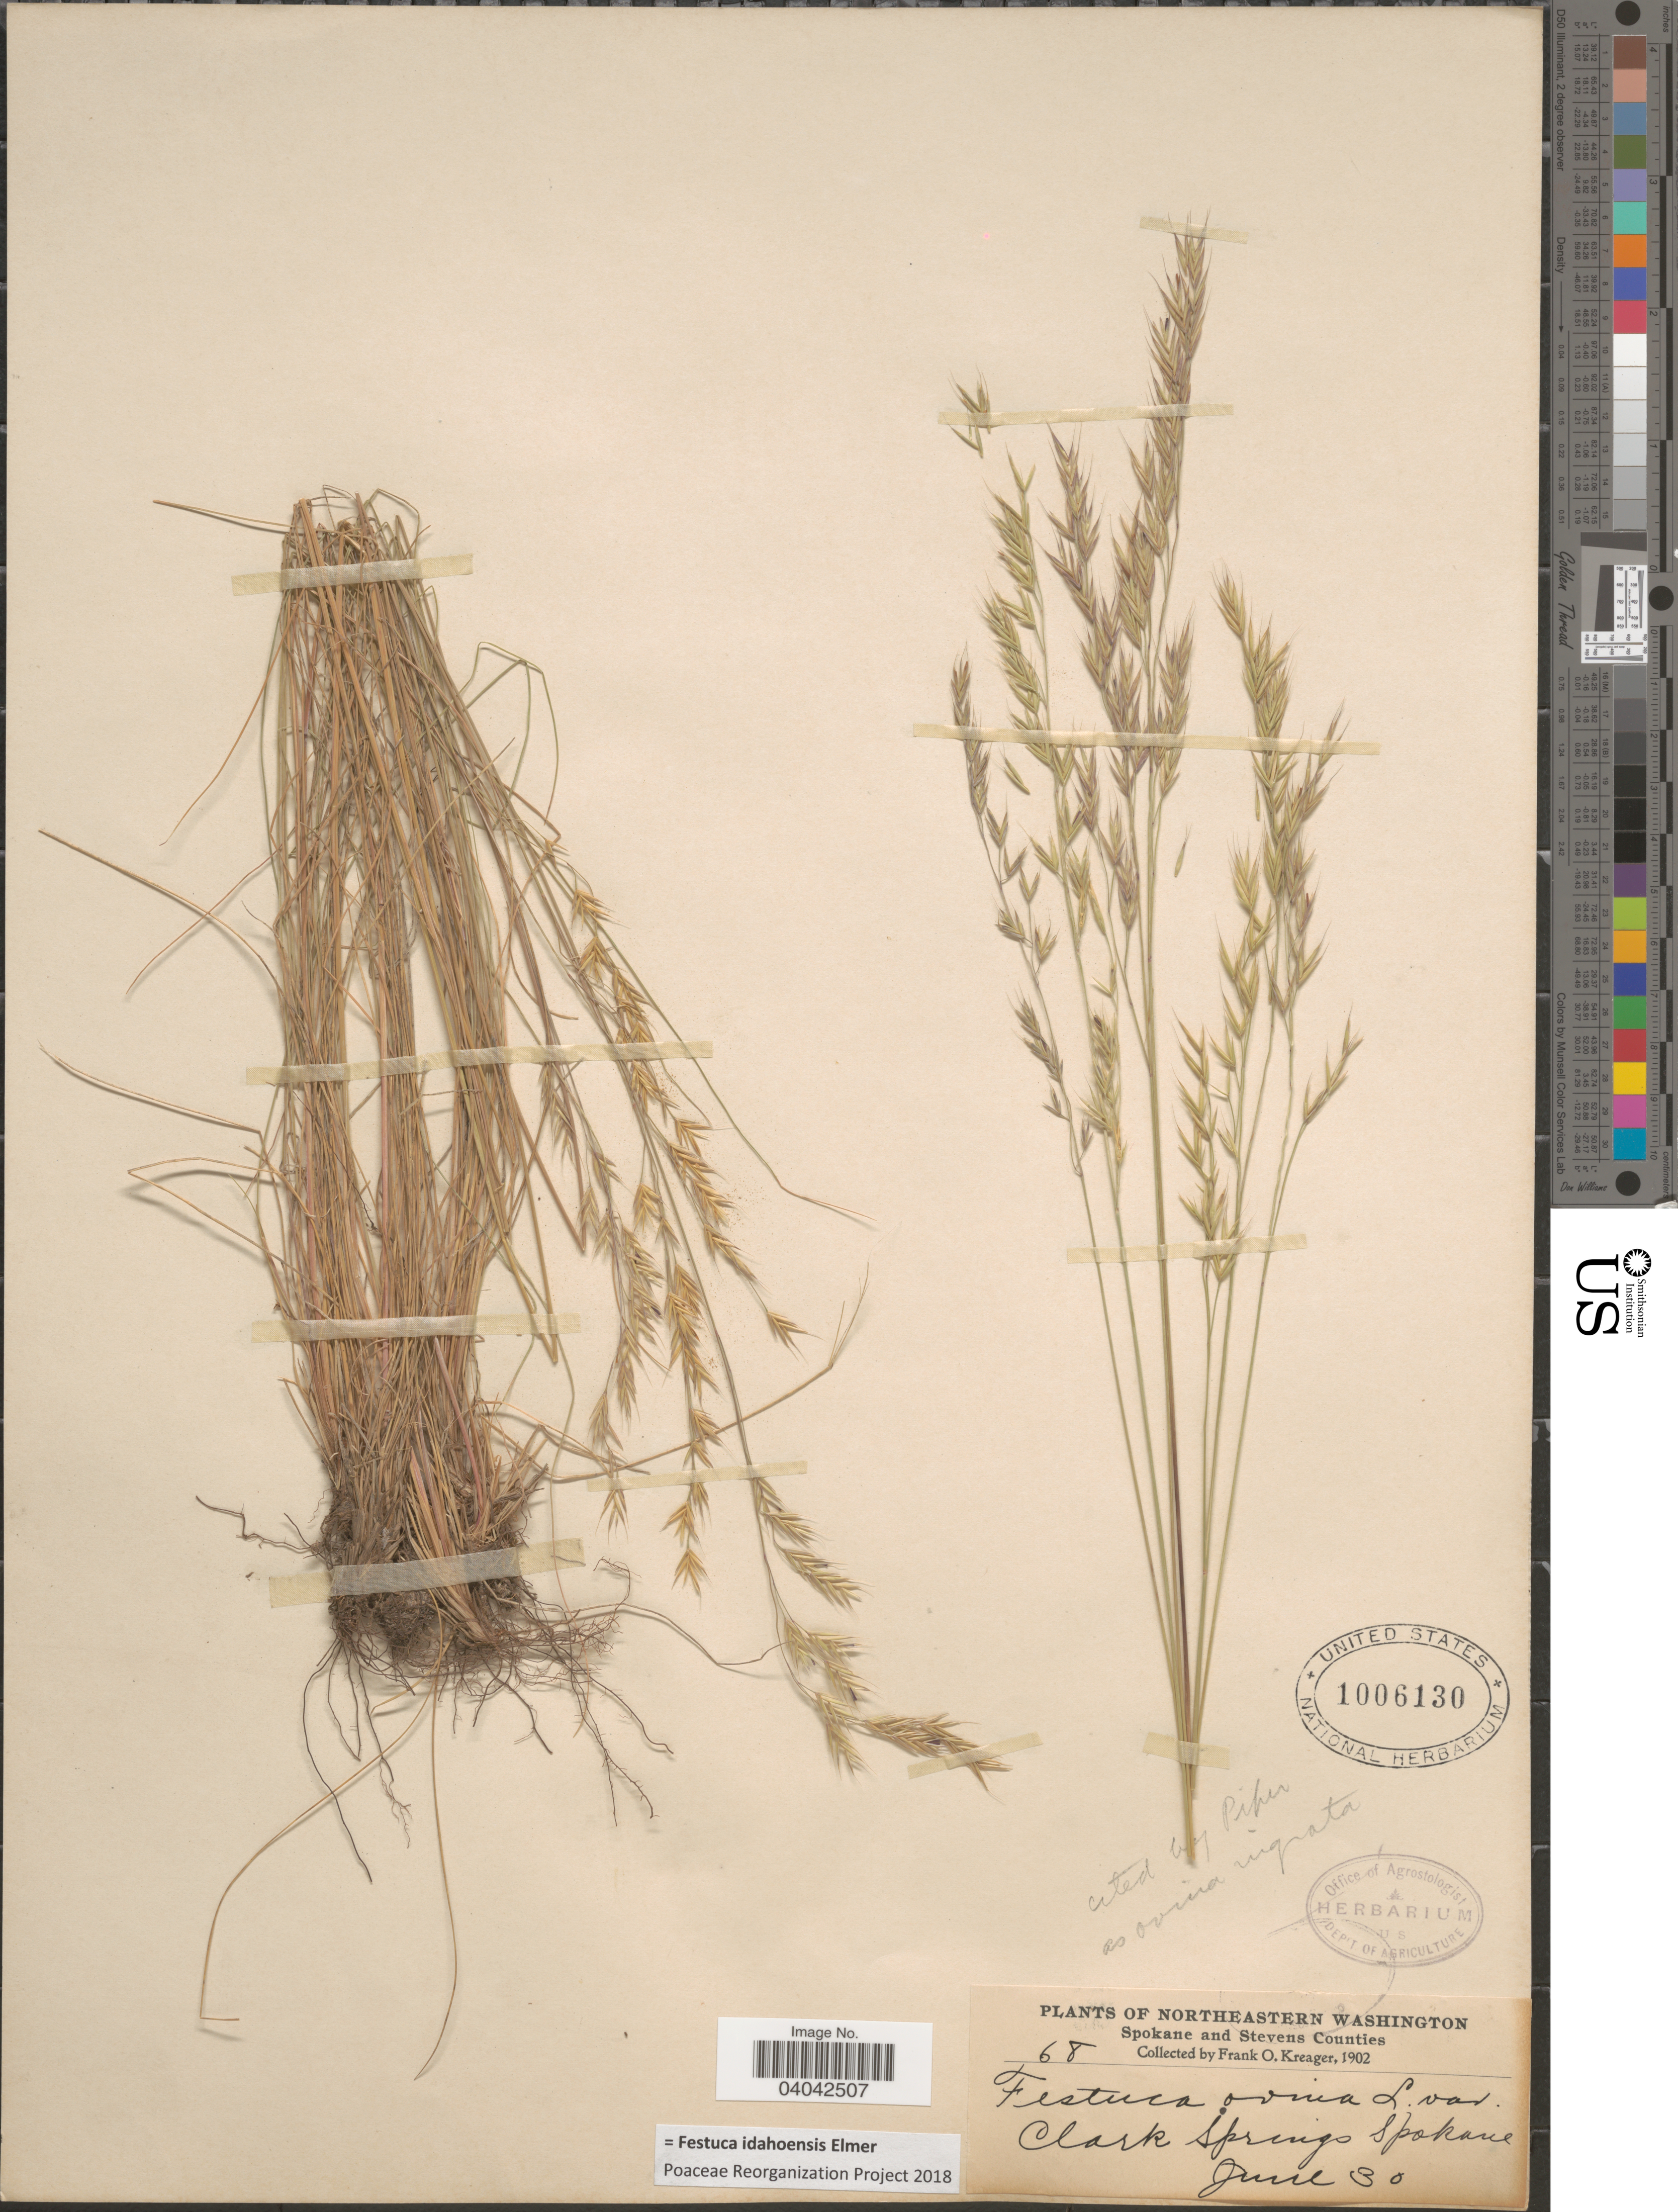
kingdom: Plantae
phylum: Tracheophyta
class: Liliopsida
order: Poales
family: Poaceae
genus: Festuca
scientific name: Festuca idahoensis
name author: Elmer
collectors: F. Kreager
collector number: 68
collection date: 1902-06-30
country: United States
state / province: Washington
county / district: Spokane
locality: Northeastern Washington. Spokane County. Clark Springs Spokane.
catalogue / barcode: US 1006130